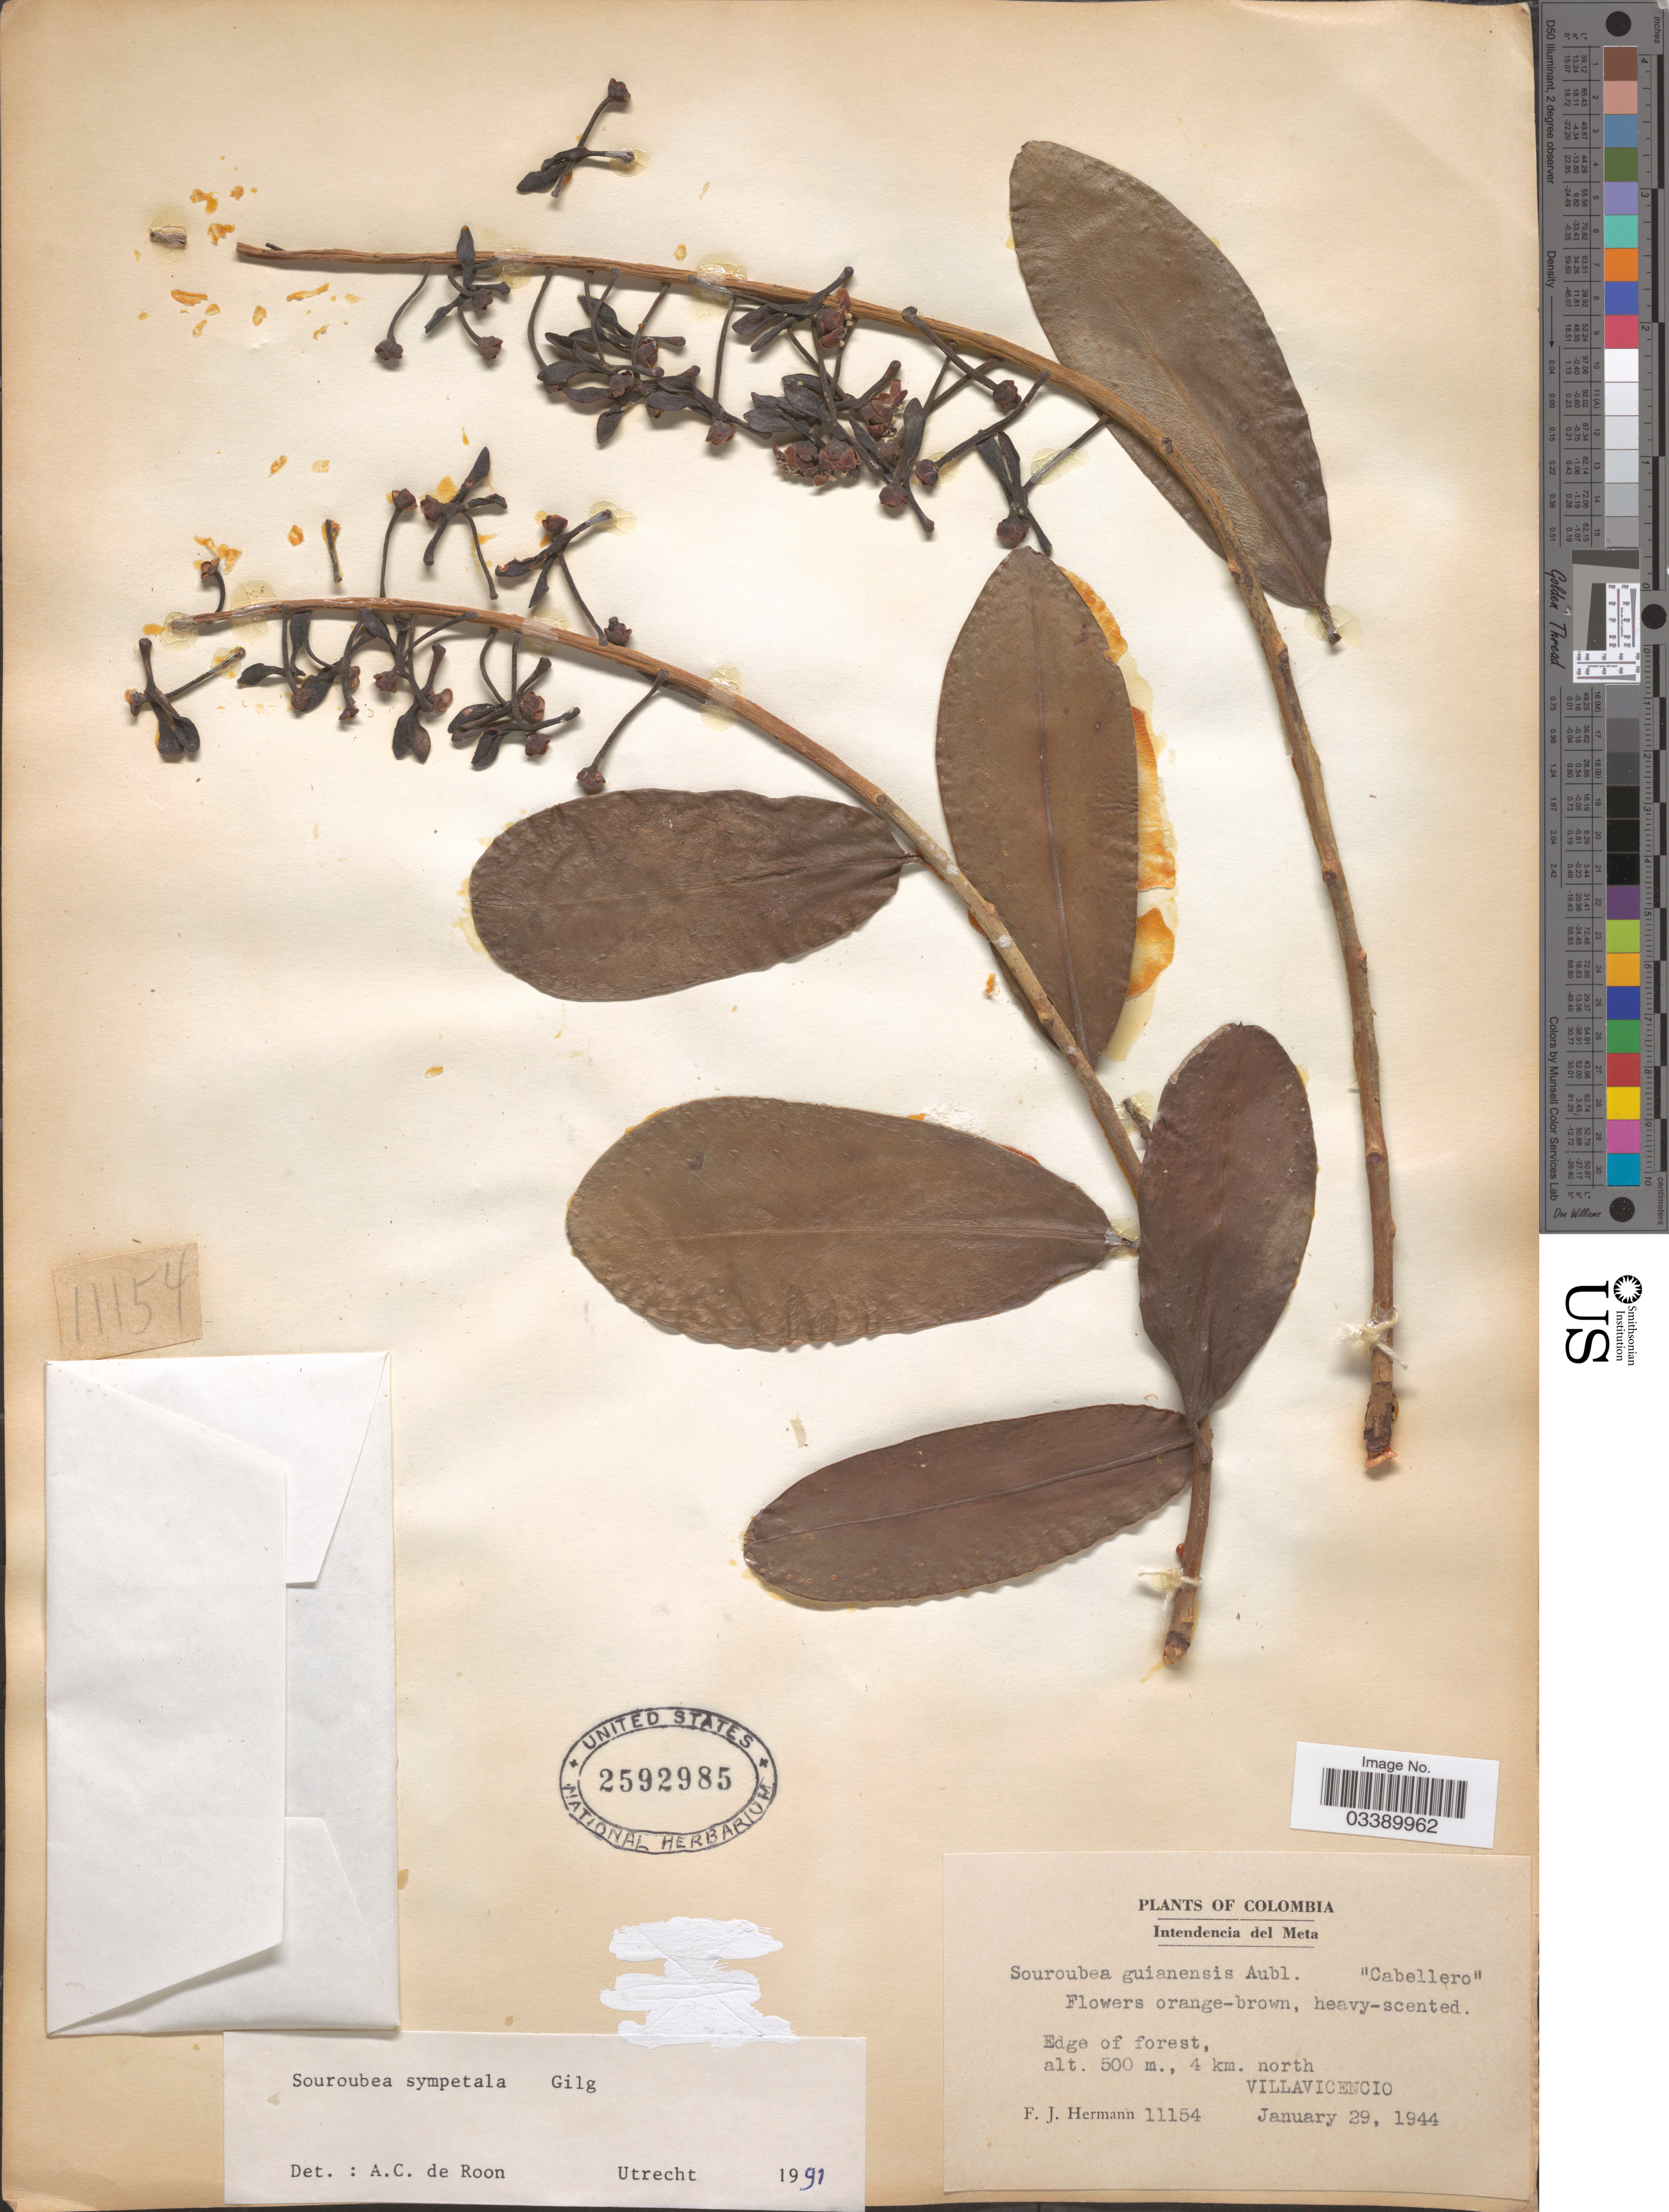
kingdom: Plantae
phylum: Tracheophyta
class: Magnoliopsida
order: Ericales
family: Marcgraviaceae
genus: Souroubea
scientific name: Souroubea sympetala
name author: Gilg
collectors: F. J. Hermann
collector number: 11154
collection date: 1944-01-29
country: Colombia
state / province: Meta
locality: Intendencia del Meta. 4 km north Villavicencio.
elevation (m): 500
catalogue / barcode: US 2592985